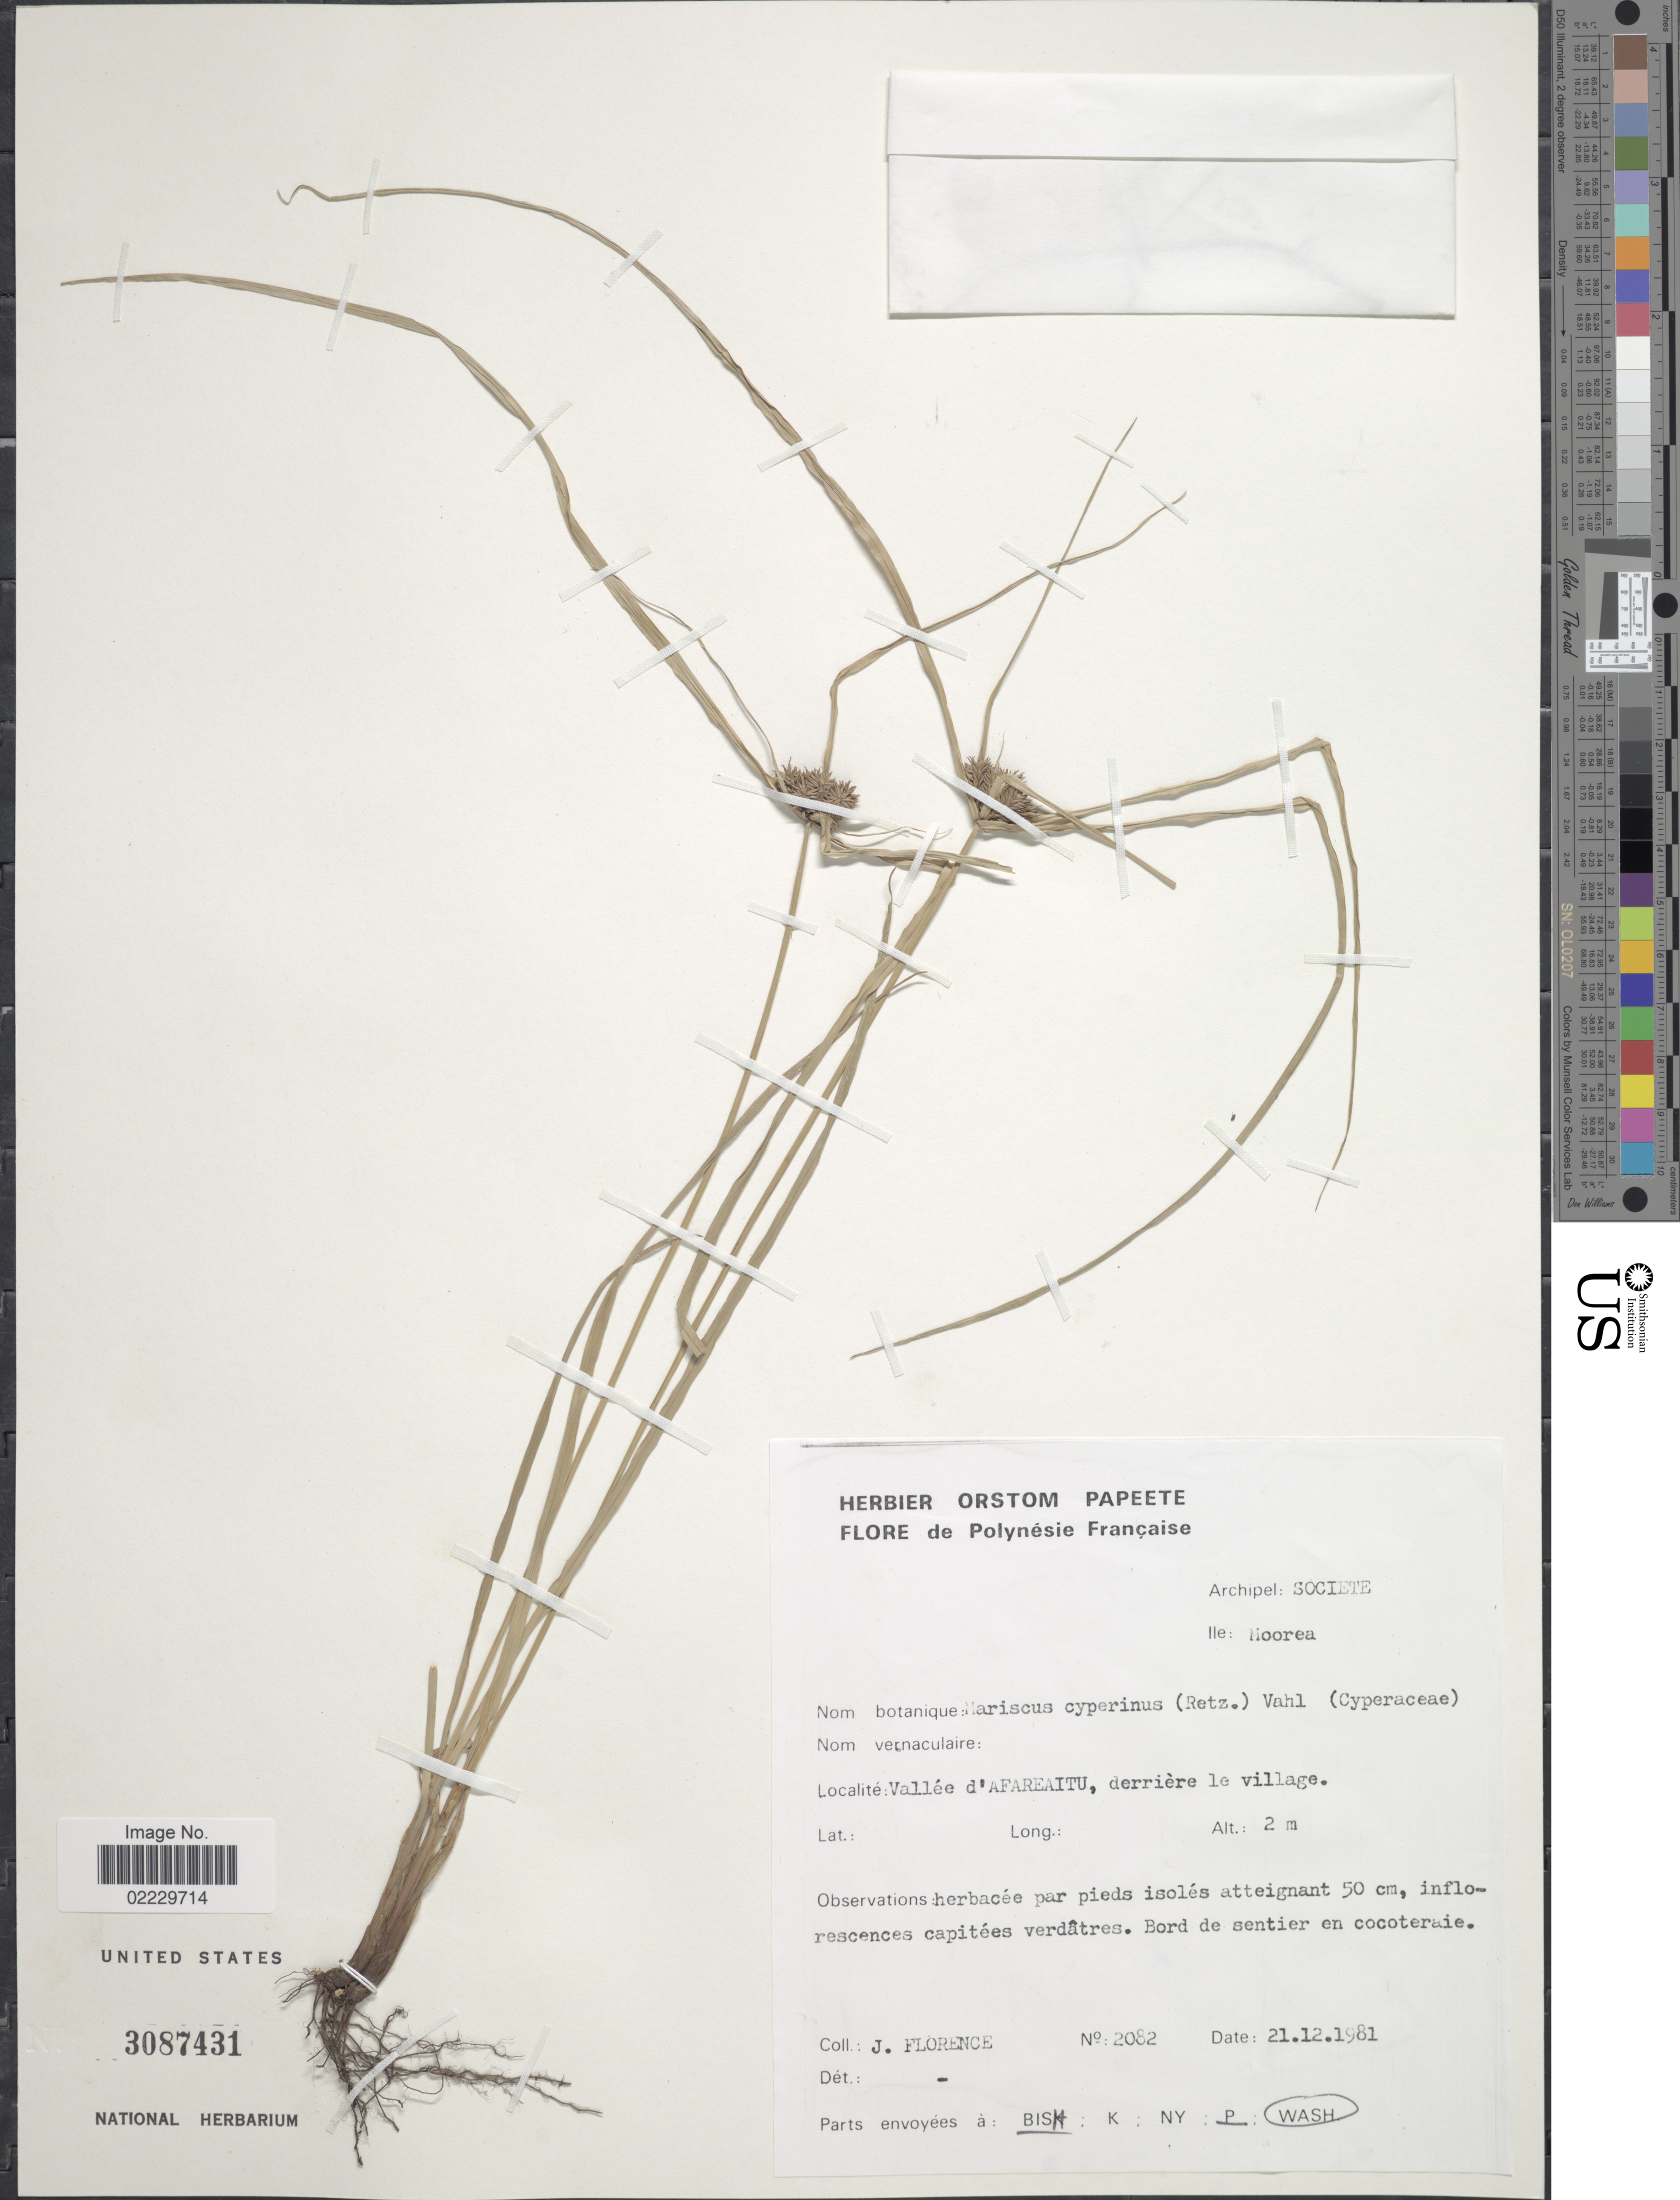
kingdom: Plantae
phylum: Tracheophyta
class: Liliopsida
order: Poales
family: Cyperaceae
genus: Cyperus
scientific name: Cyperus cyperinus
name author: (Retz.) Valck. Sur.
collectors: J. Florence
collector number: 2082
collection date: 1981-12-21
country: French Polynesia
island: Moorea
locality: Societe, Moorea. Vallee d'Afareaitu, derriere le village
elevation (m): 2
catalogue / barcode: US 3087431